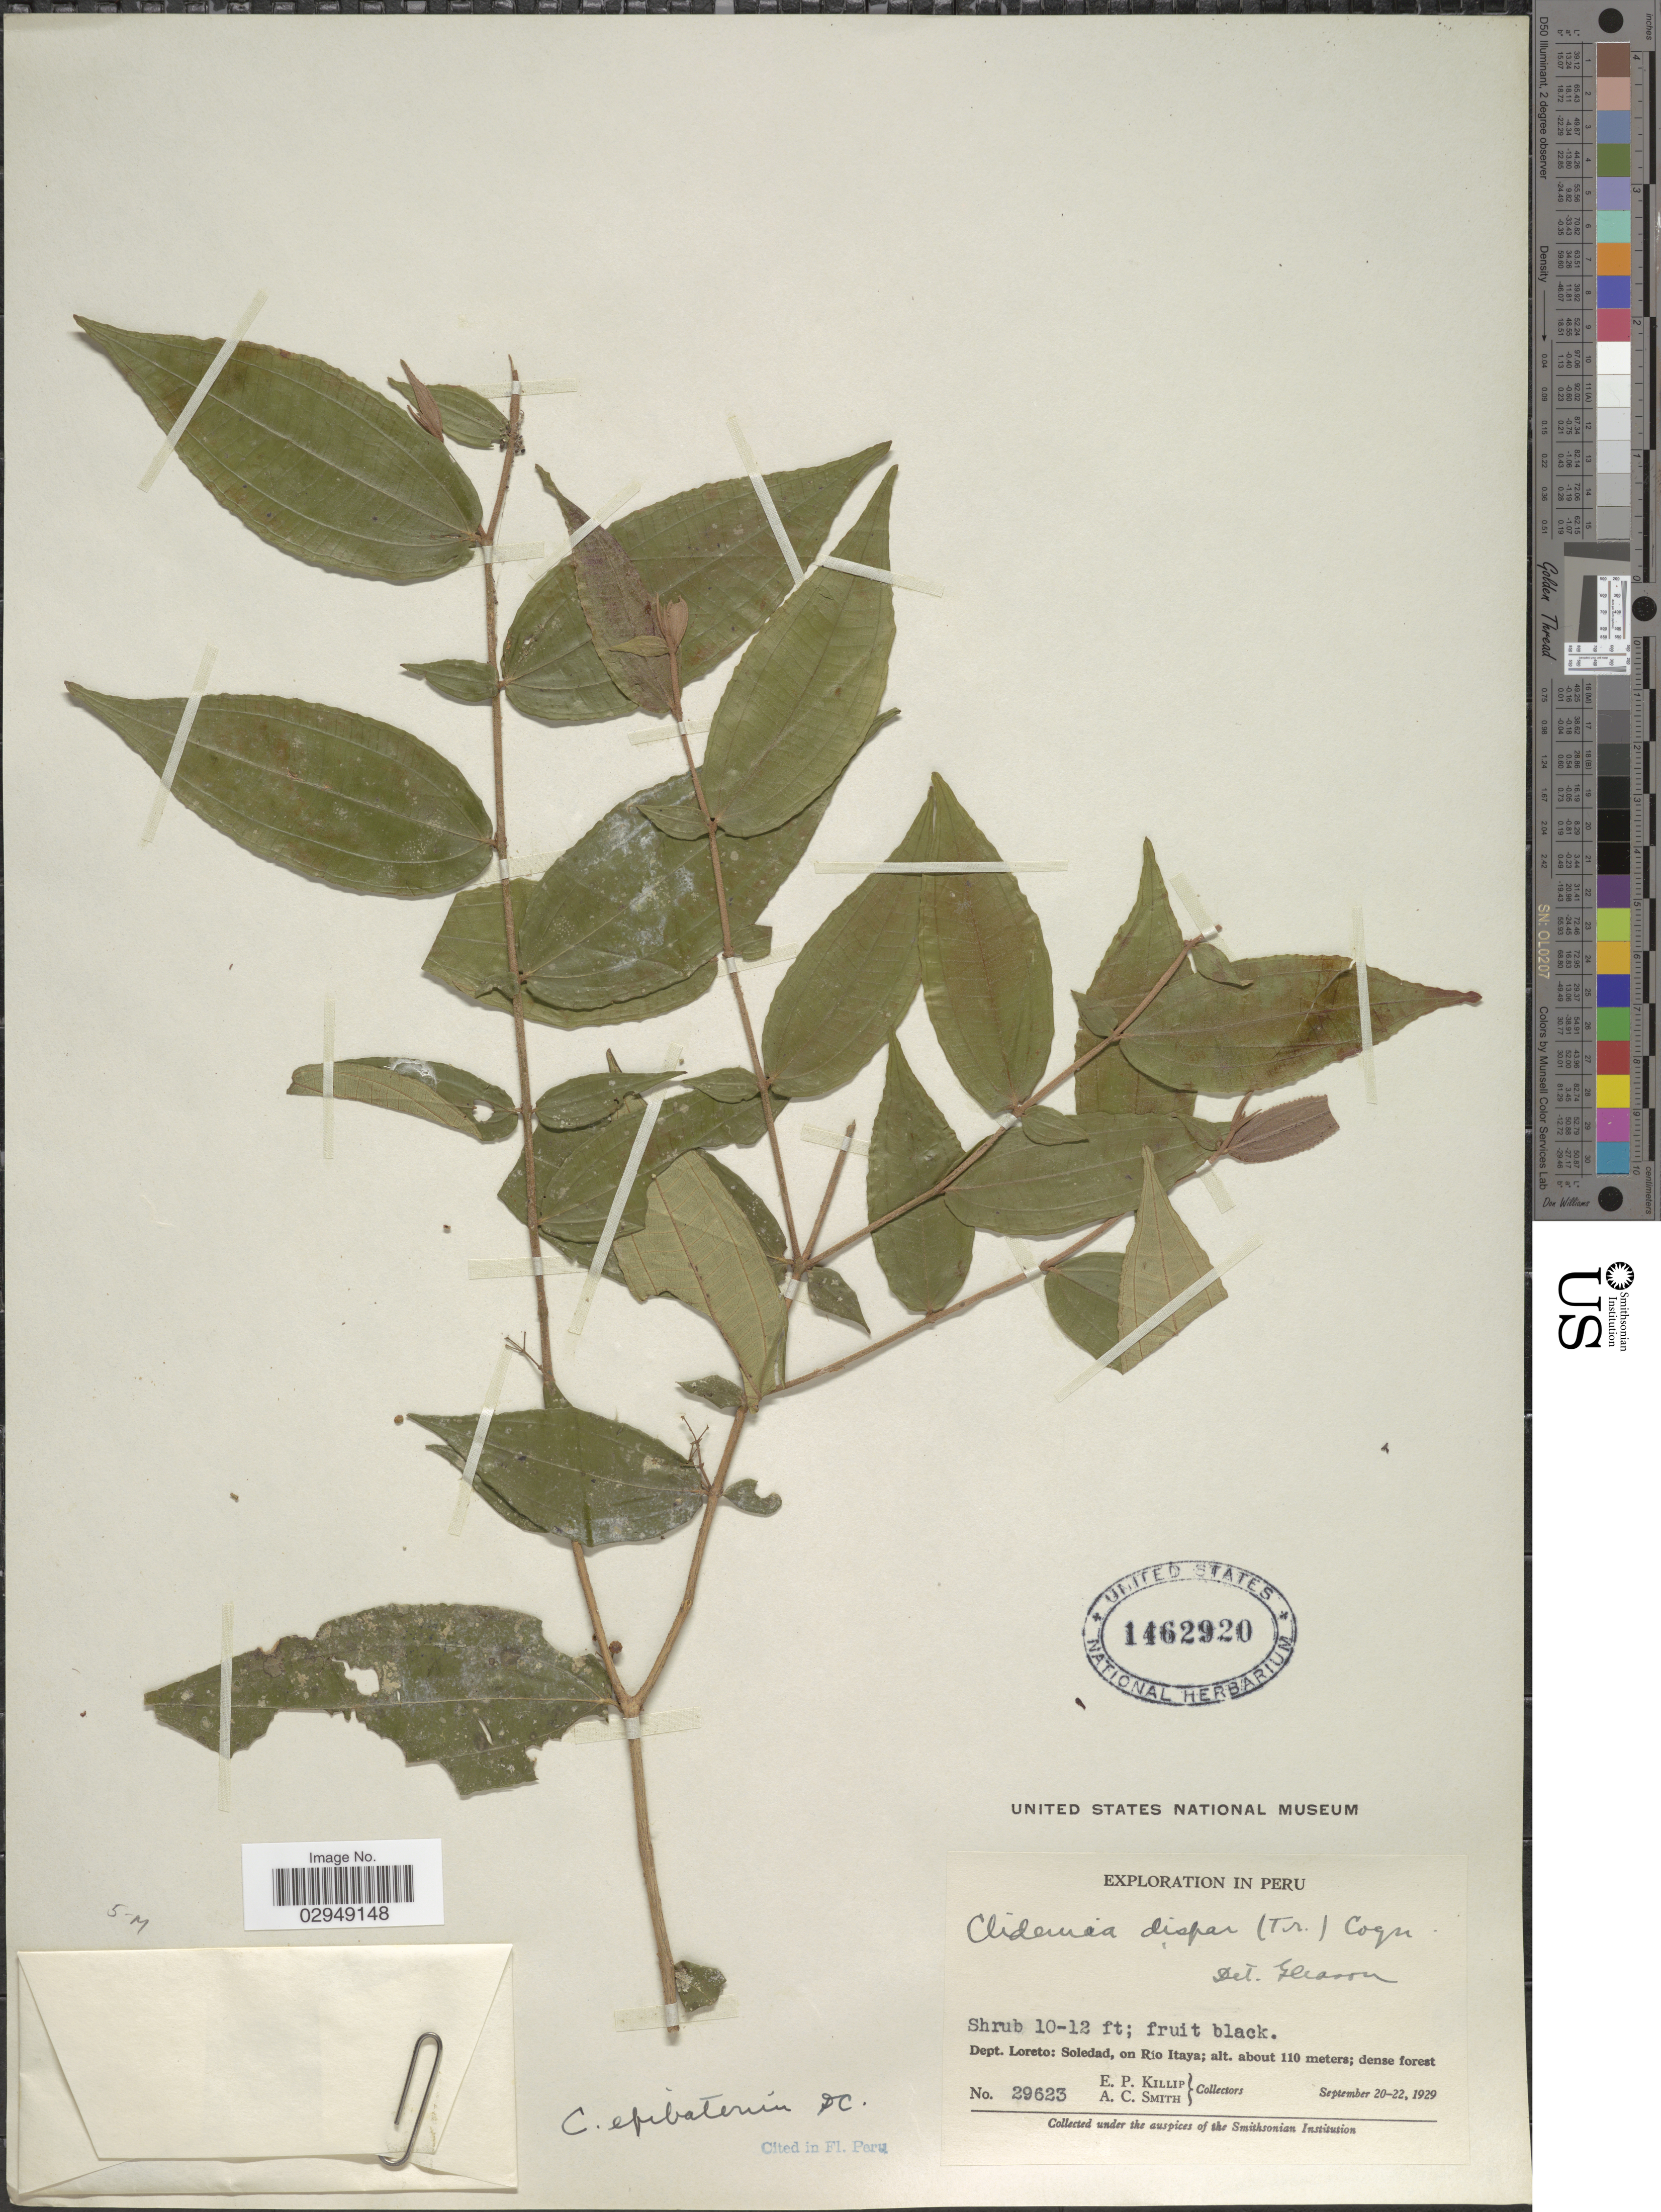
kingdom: Plantae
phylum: Tracheophyta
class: Magnoliopsida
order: Myrtales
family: Melastomataceae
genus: Clidemia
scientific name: Clidemia dimorphica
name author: J.F. Macbr.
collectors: E. P. Killip & A. C. Smith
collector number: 29623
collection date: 1929-09-20/1929-09-22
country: Peru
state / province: Loreto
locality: Soledad, on Río Itaya.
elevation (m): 110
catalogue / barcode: US 1462920